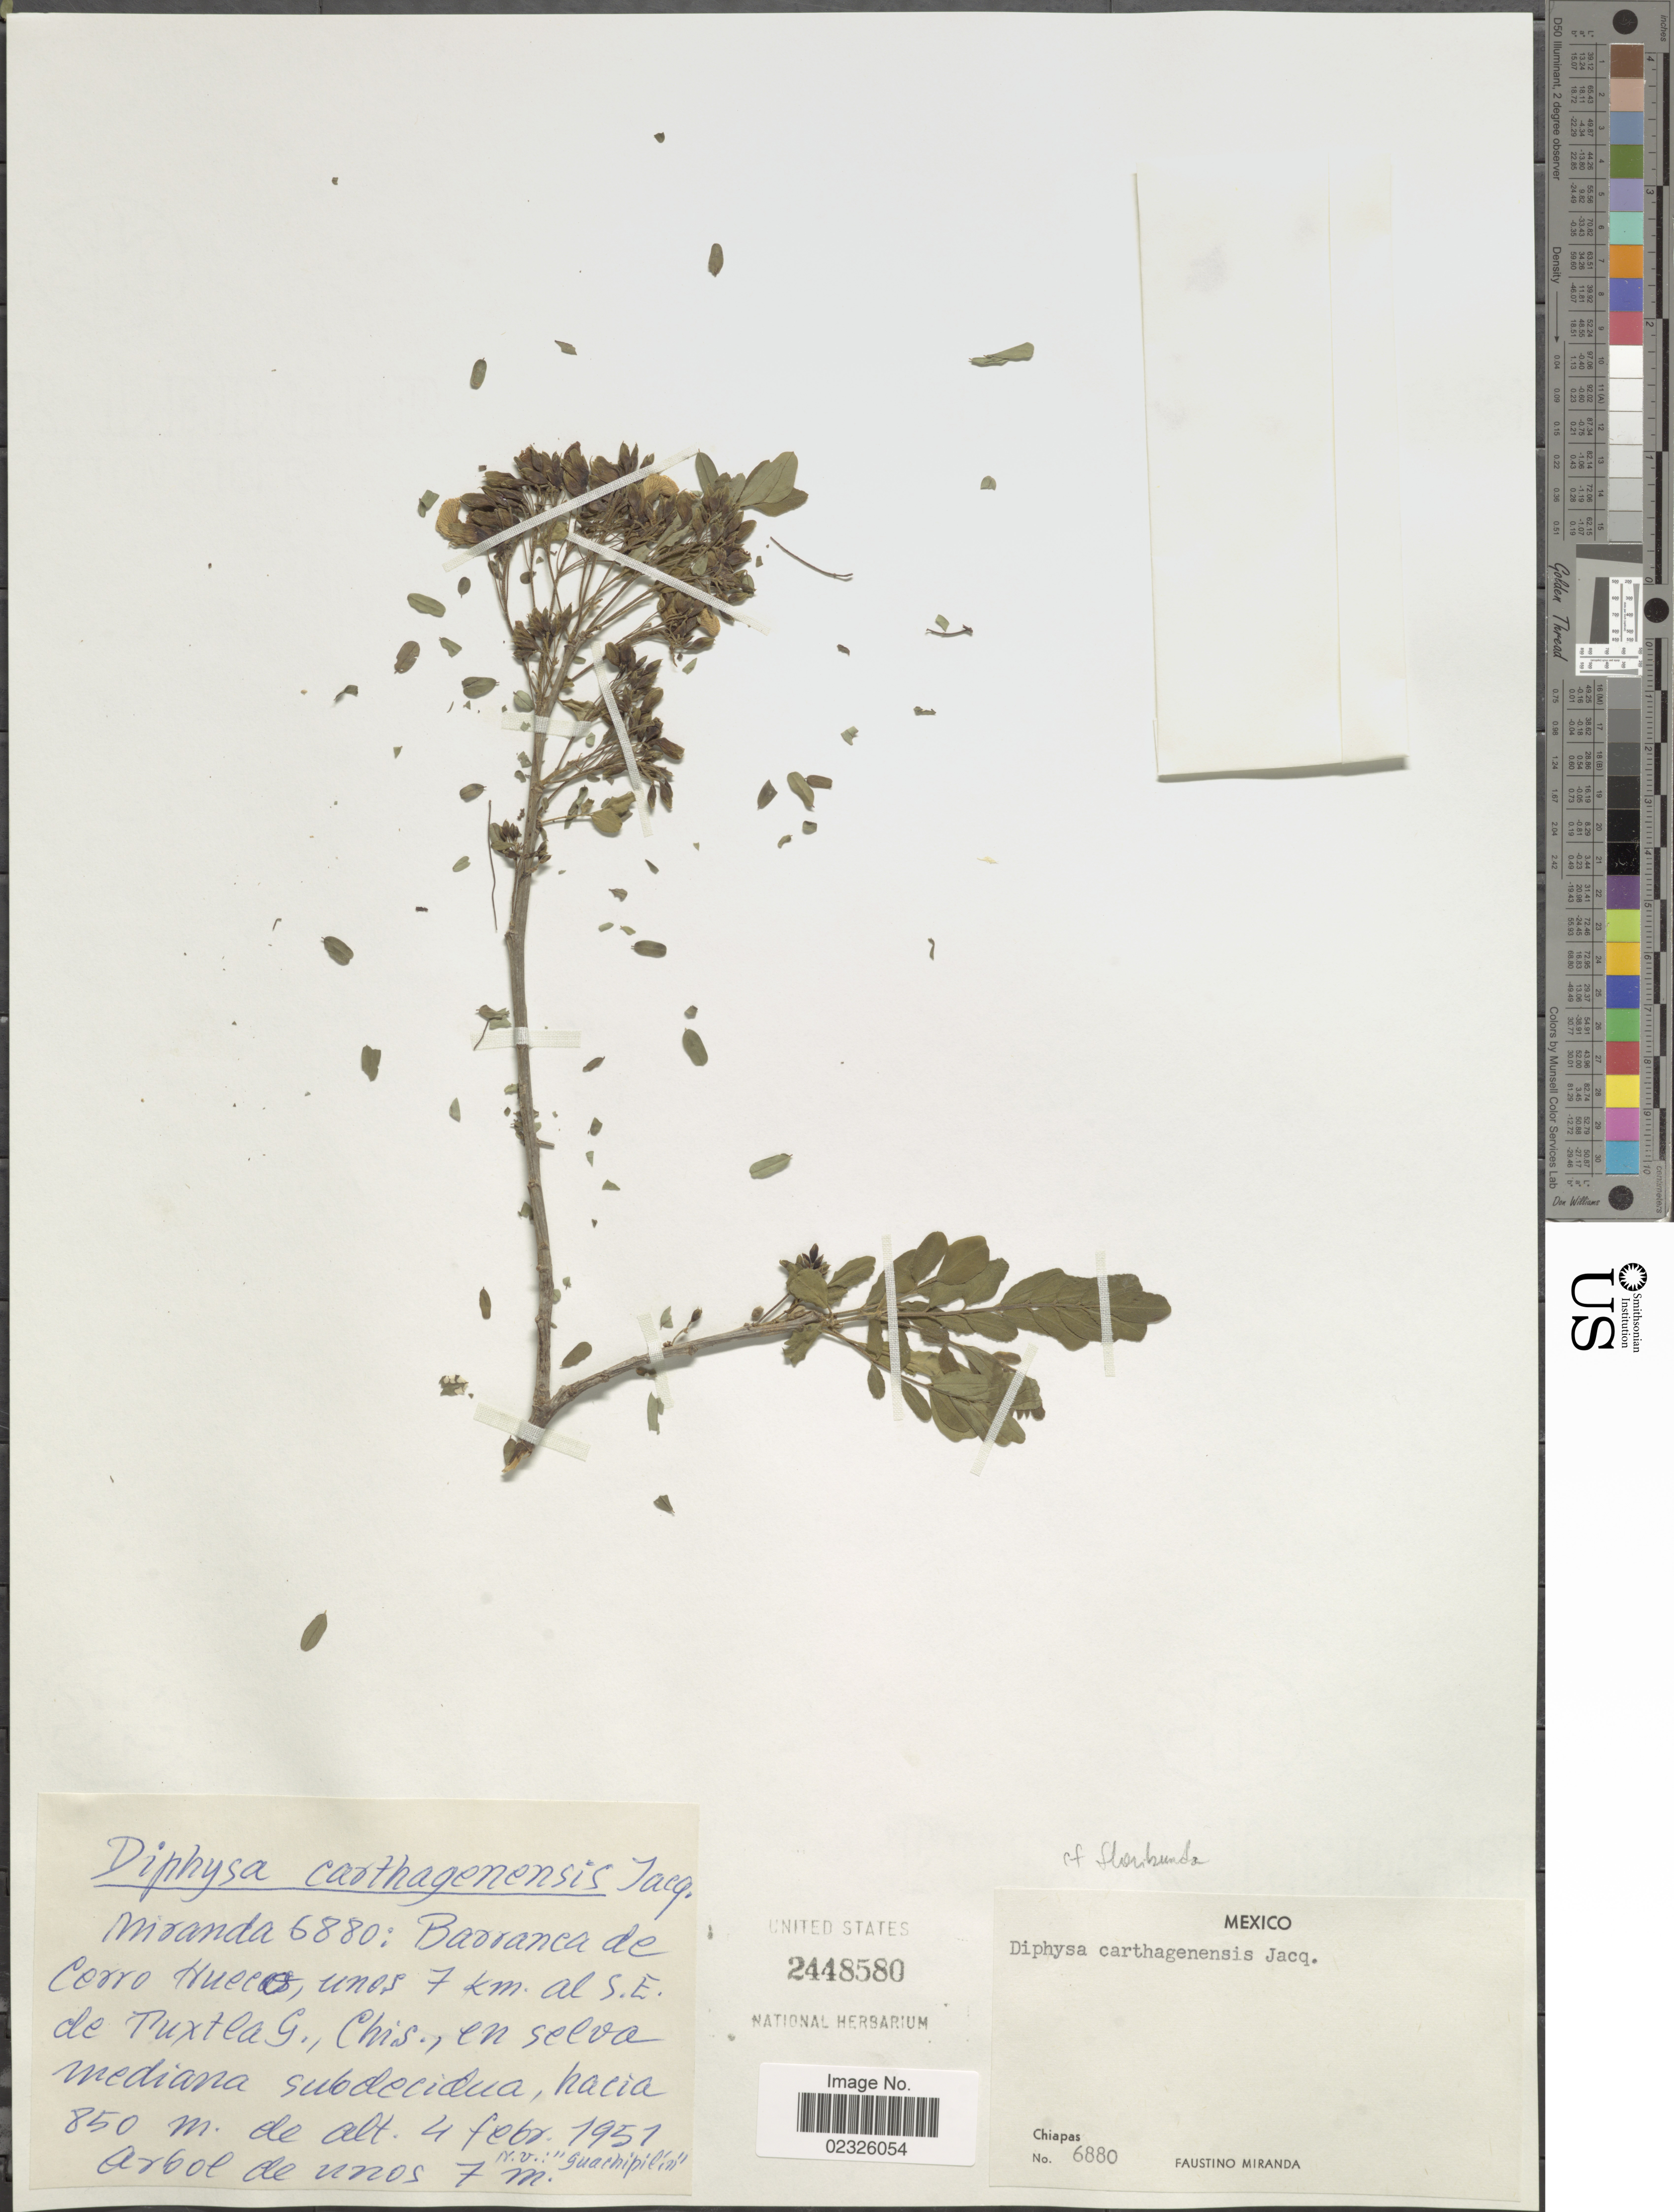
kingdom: Plantae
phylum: Tracheophyta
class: Magnoliopsida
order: Fabales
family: Fabaceae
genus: Diphysa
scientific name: Diphysa carthagenensis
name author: Jacq.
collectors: F. Miranda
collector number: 6880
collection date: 1951-02-04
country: Mexico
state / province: Chiapas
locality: Barranca de Cerro Hueces, unos 7 km al S.E. de Puxtla G., Chis.,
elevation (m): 850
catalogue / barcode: US 2448580